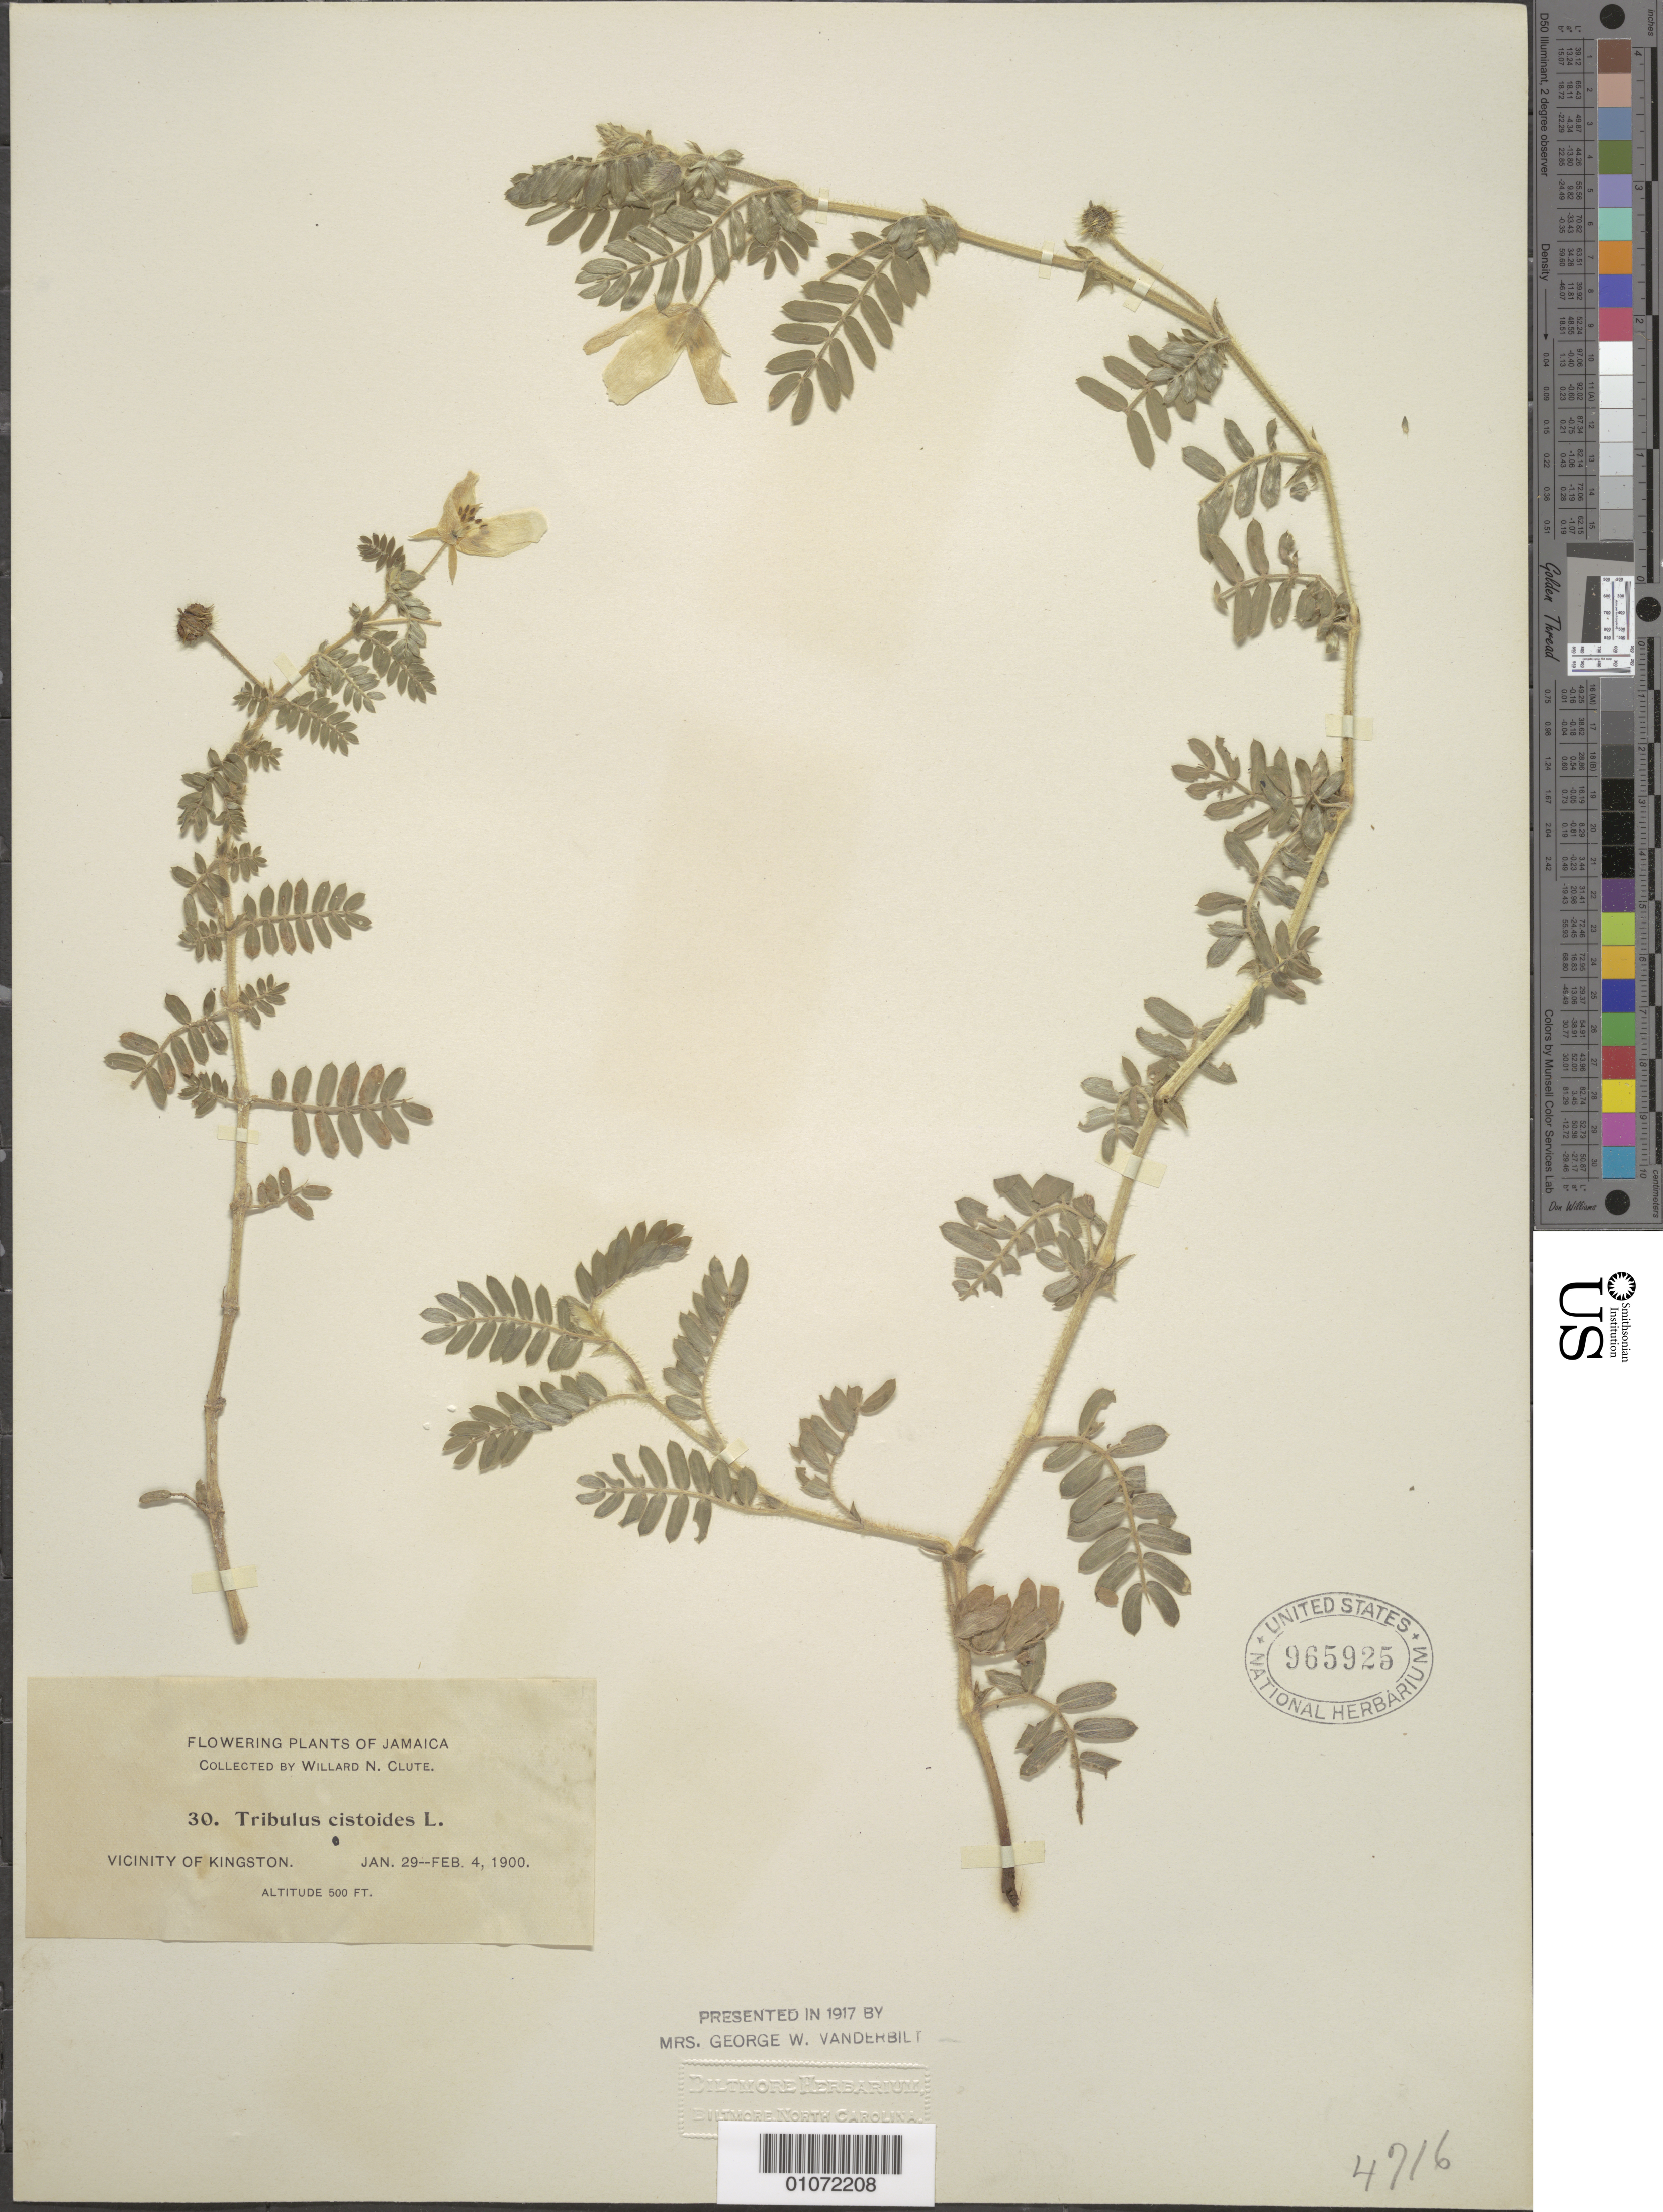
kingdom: Plantae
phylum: Tracheophyta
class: Magnoliopsida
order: Zygophyllales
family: Zygophyllaceae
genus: Tribulus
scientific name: Tribulus cistoides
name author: L.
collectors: W. N. Clute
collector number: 4716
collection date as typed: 29 Jan 1900 to 04 Feb 1900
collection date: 1900-01-29/1900-02-04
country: Jamaica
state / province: Kingston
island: Jamaica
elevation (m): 152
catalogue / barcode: US 965925